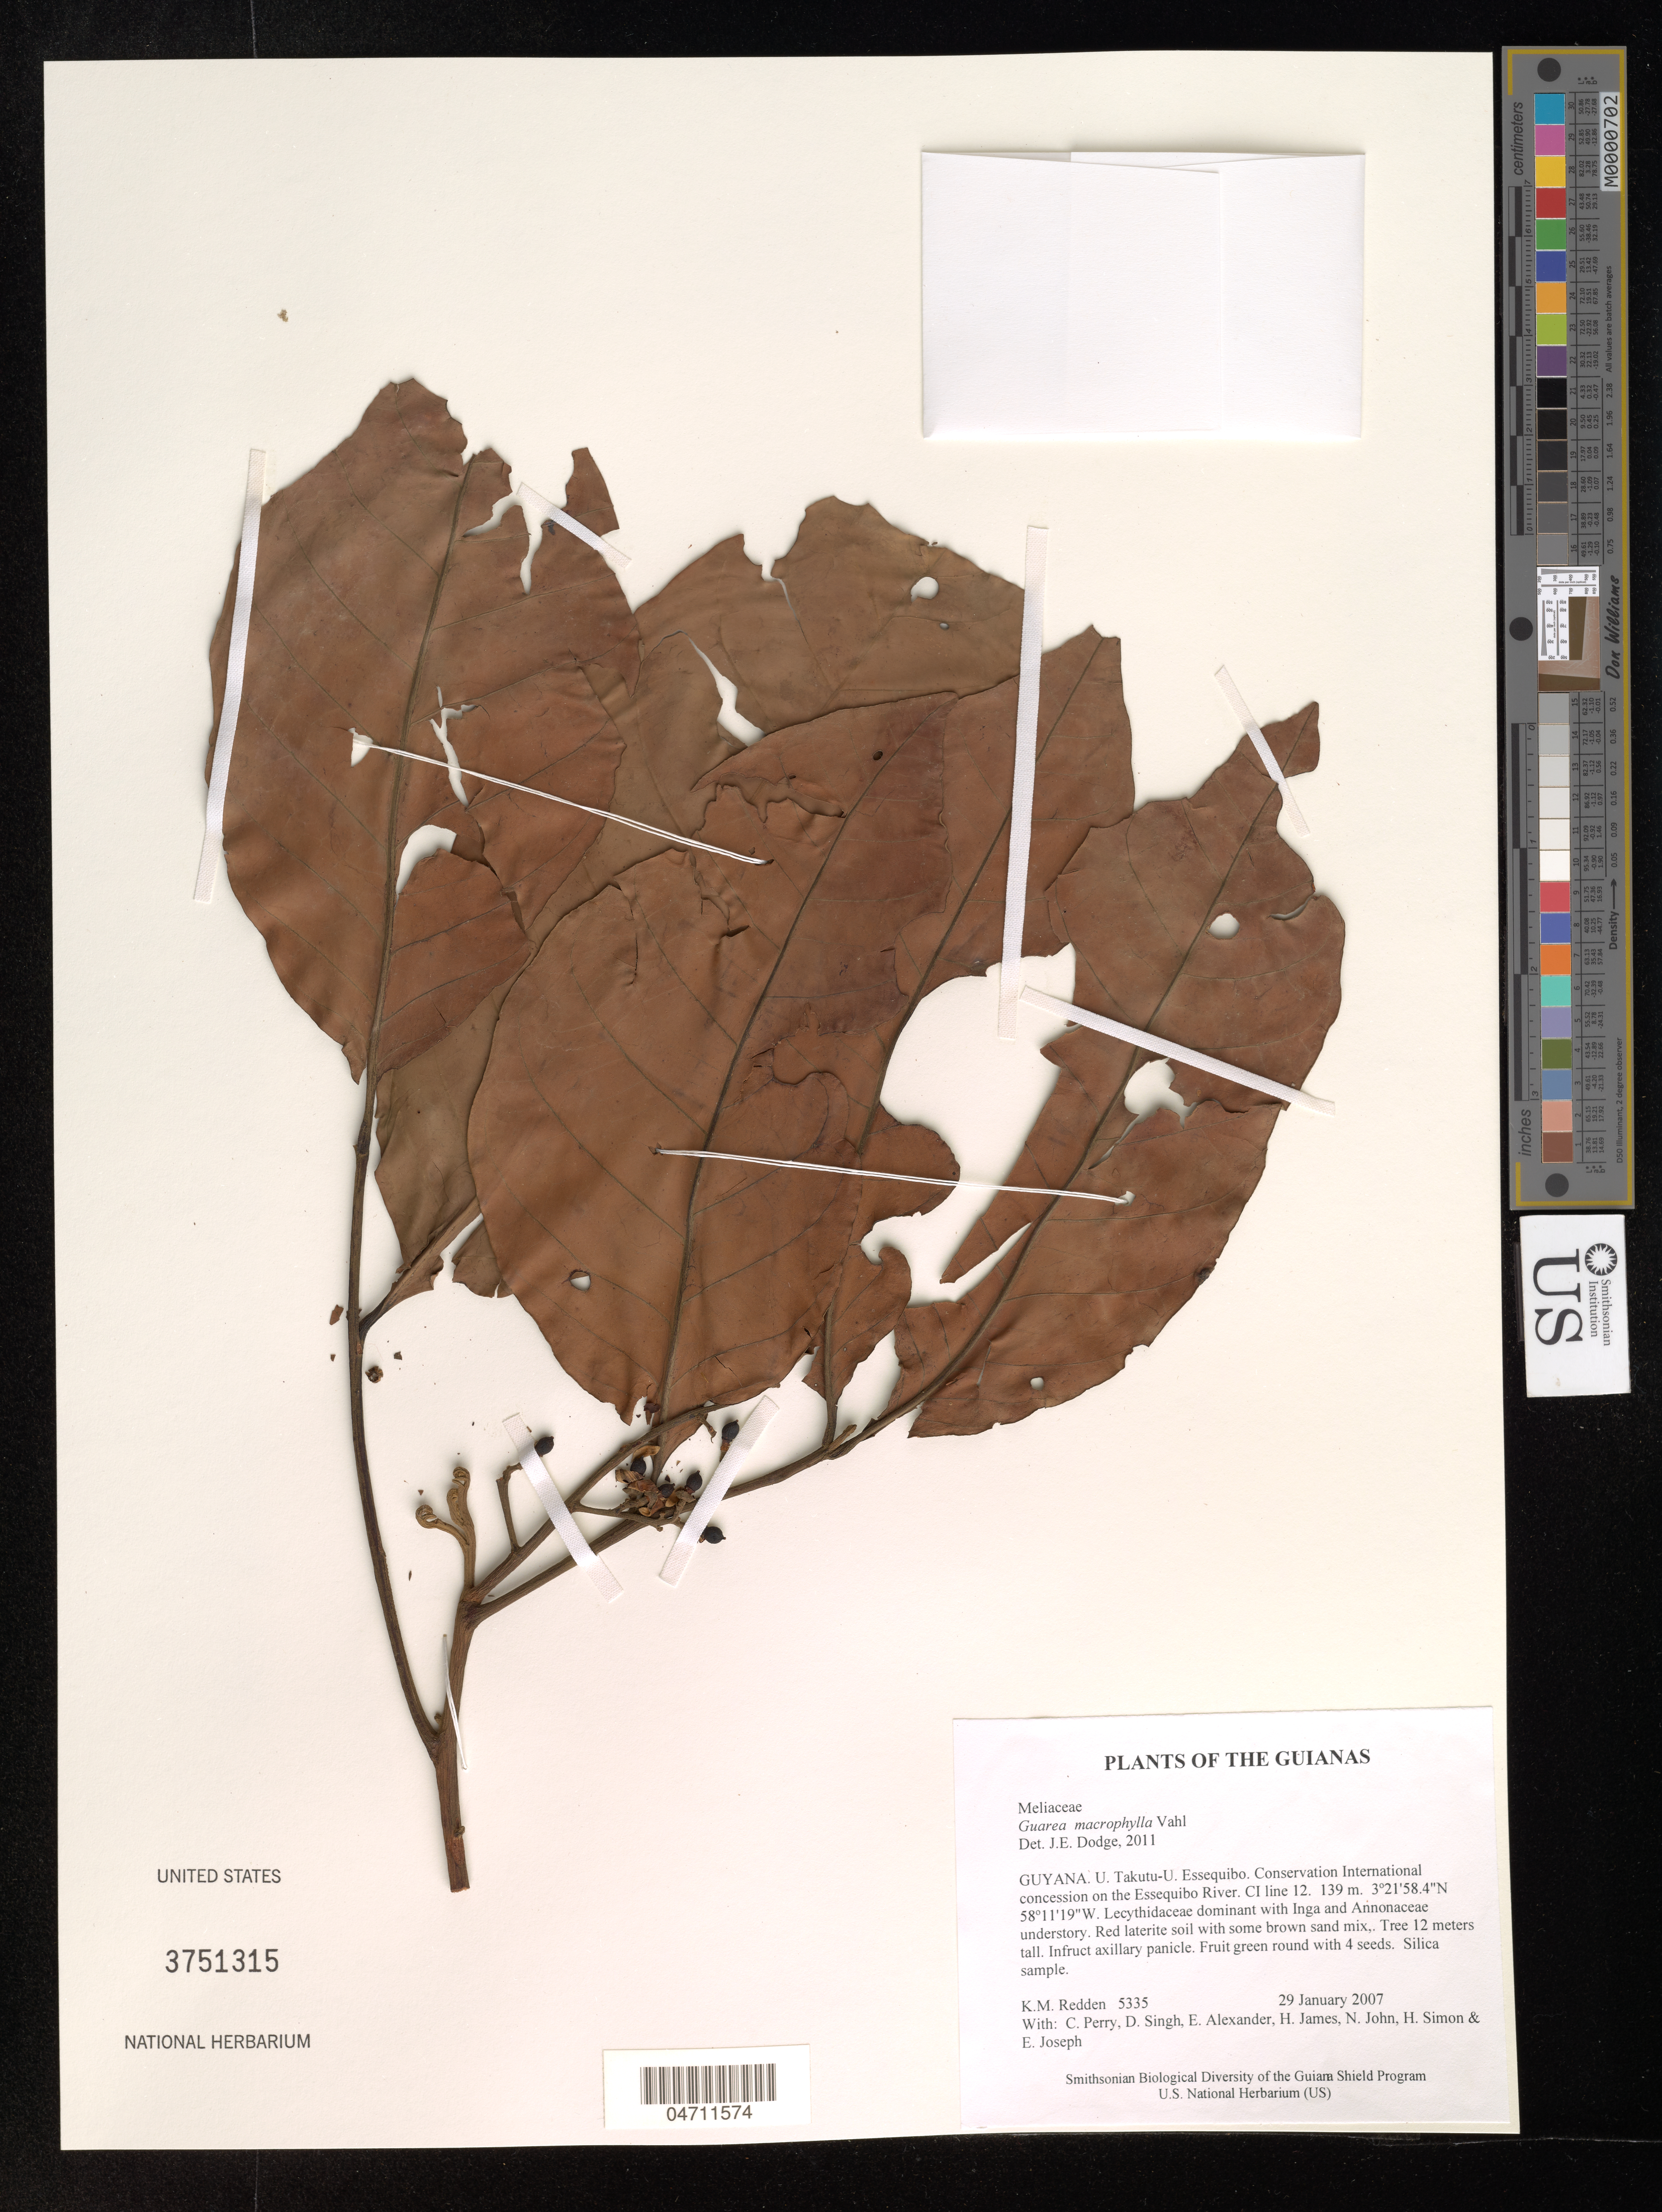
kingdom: Plantae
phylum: Tracheophyta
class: Magnoliopsida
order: Sapindales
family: Meliaceae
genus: Guarea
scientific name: Guarea macrophylla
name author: Vahl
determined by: Dodge, J. E.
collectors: K. M. Redden, C. Perry, D. Singh, E. Alexander, H. James, N. John, H. Simon & E. Joseph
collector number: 5335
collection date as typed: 29 January 2007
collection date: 2007-01-29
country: Guyana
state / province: U. Takutu-U. Essequibo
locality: Conservation International concession on the Essequibo River. CI line 12.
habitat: Lecythidaceae dominant with Inga and Annonaceae understory. Red laterite soil with some brown sand mix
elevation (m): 139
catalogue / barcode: US 3751315